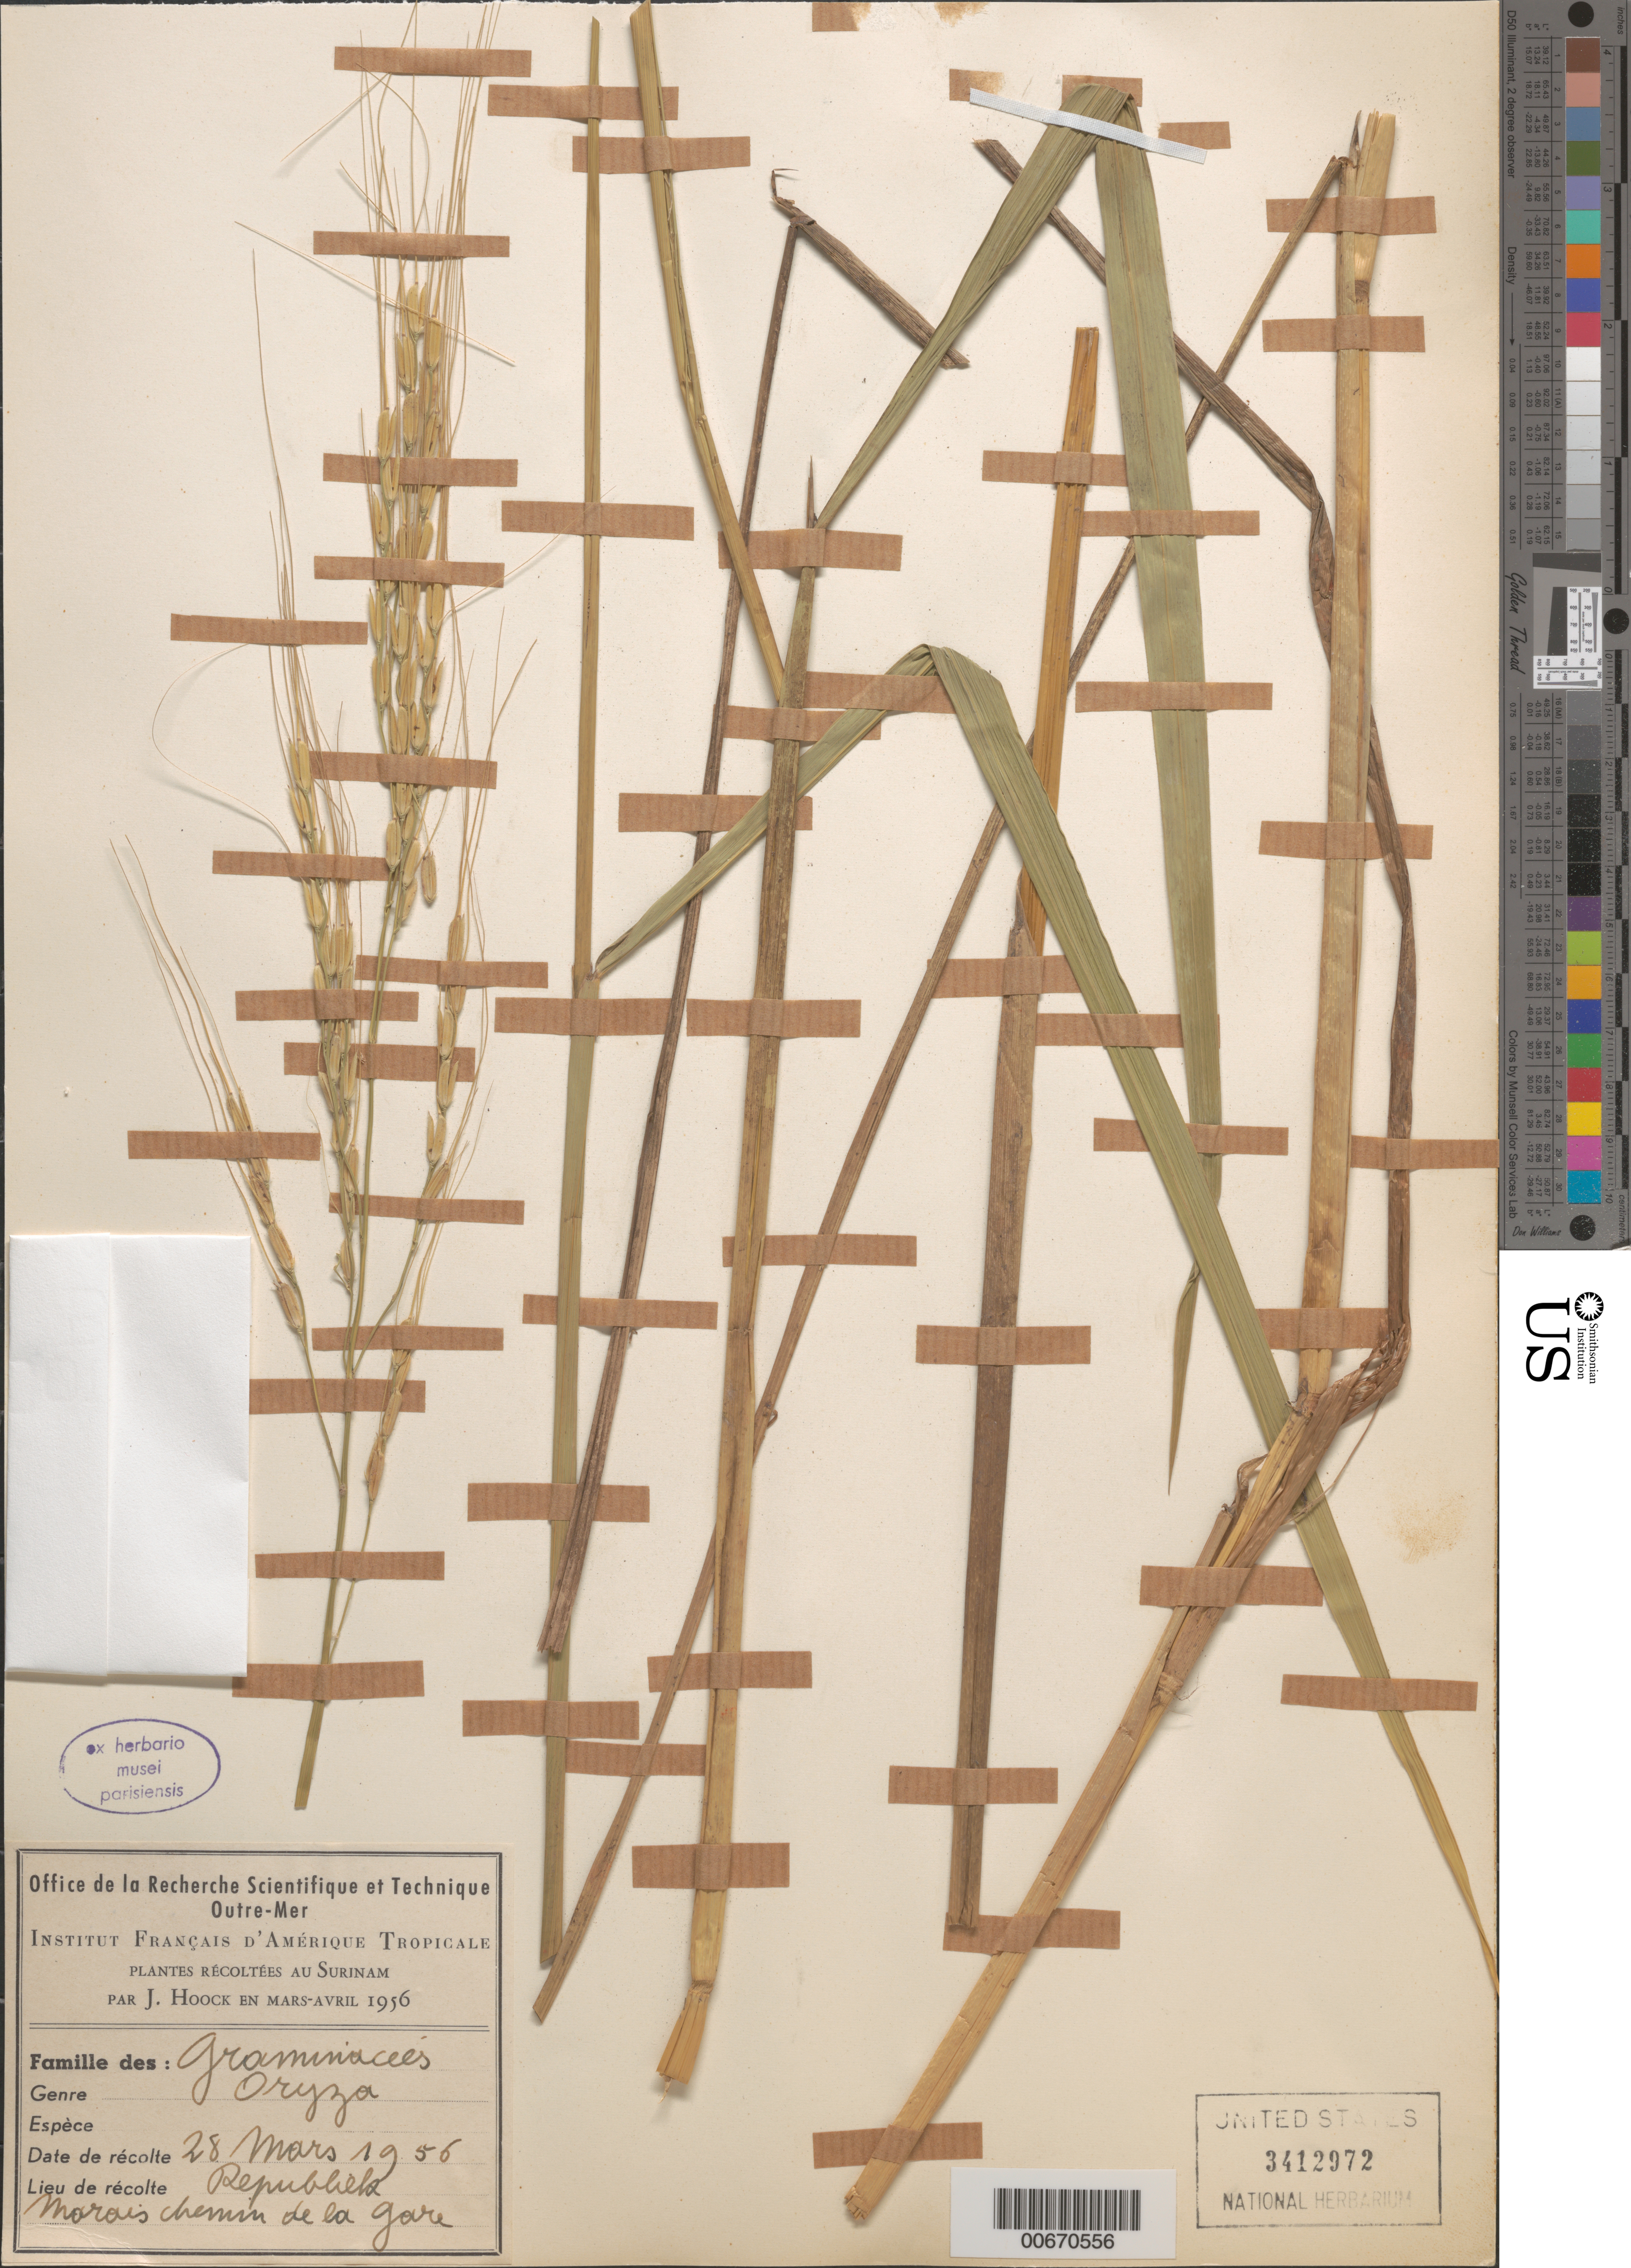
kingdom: Plantae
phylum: Tracheophyta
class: Liliopsida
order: Poales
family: Poaceae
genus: Oryza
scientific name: Oryza sp.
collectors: J. Hoock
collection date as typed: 28-Mar-56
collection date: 1956-03-28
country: Suriname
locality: Republiek, Voie Chemin de fer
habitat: Marais le long chemin de fer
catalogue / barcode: US 3412972